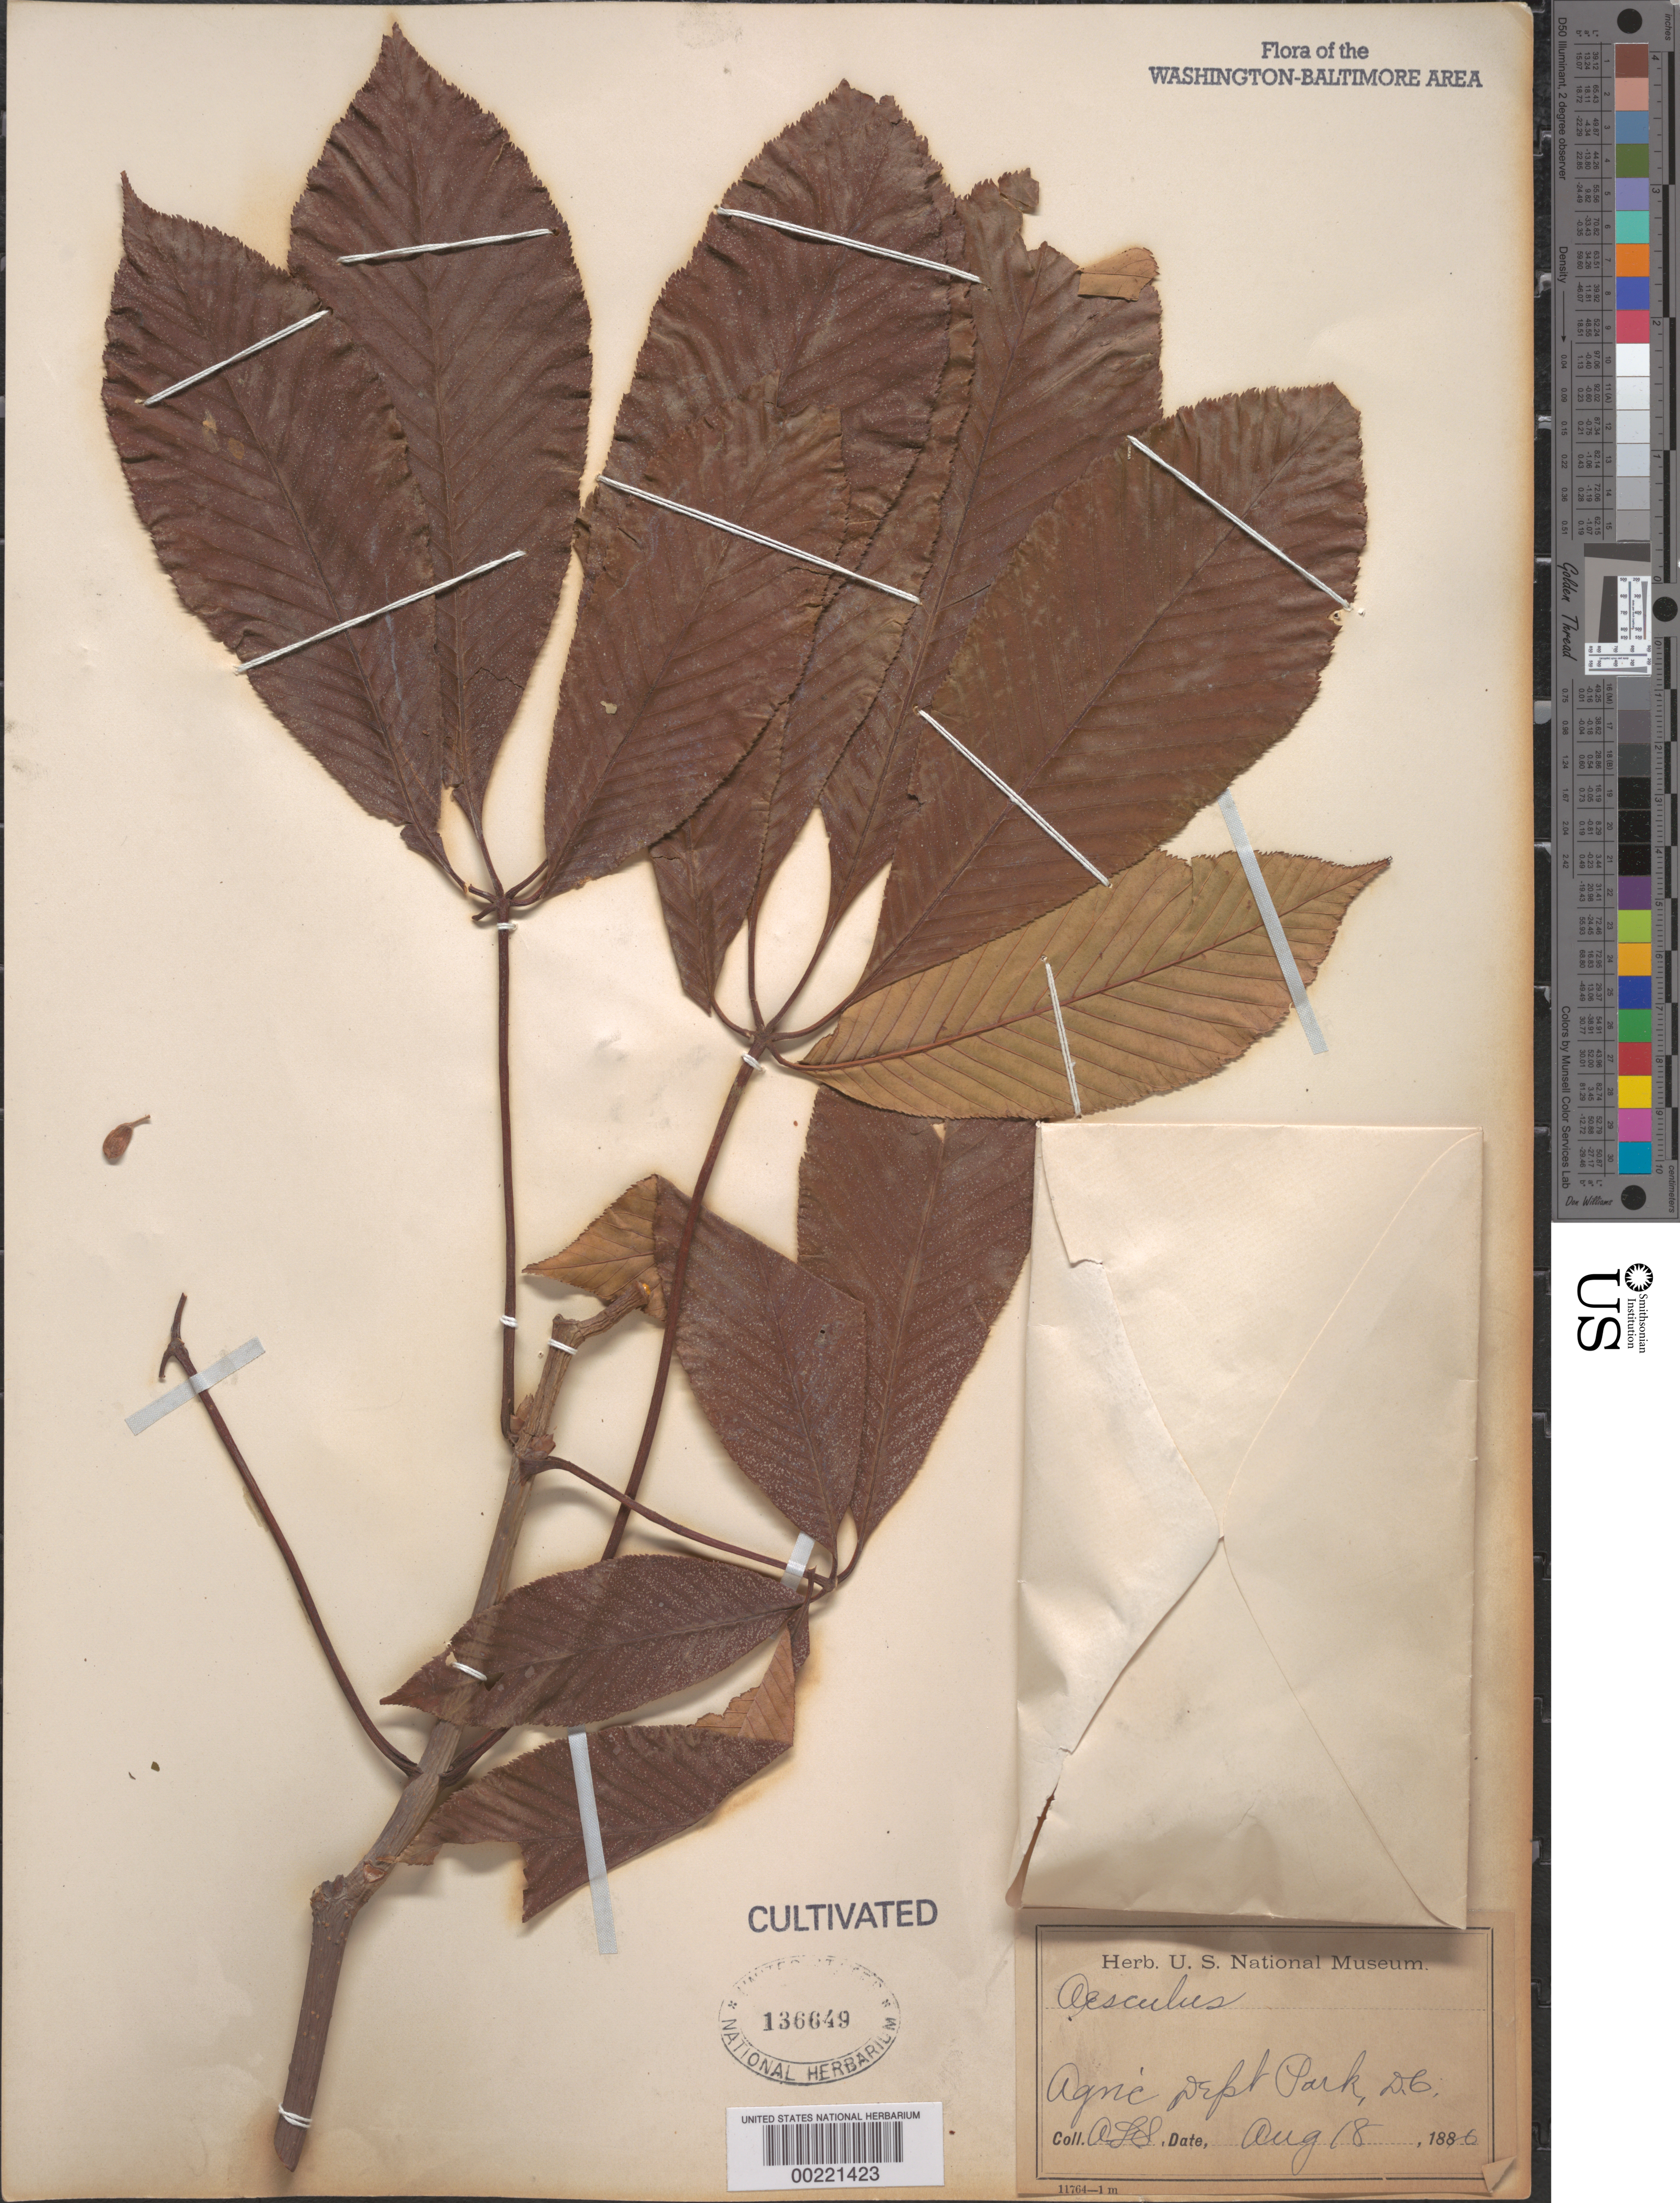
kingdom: Plantae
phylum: Tracheophyta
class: Magnoliopsida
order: Sapindales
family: Sapindaceae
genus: Aesculus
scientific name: Aesculus sp.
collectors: A. L. Schott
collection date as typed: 18 Aug 1886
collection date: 1886-08-18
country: United States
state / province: District of Columbia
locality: Department of Agriculture grounds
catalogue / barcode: US 136649